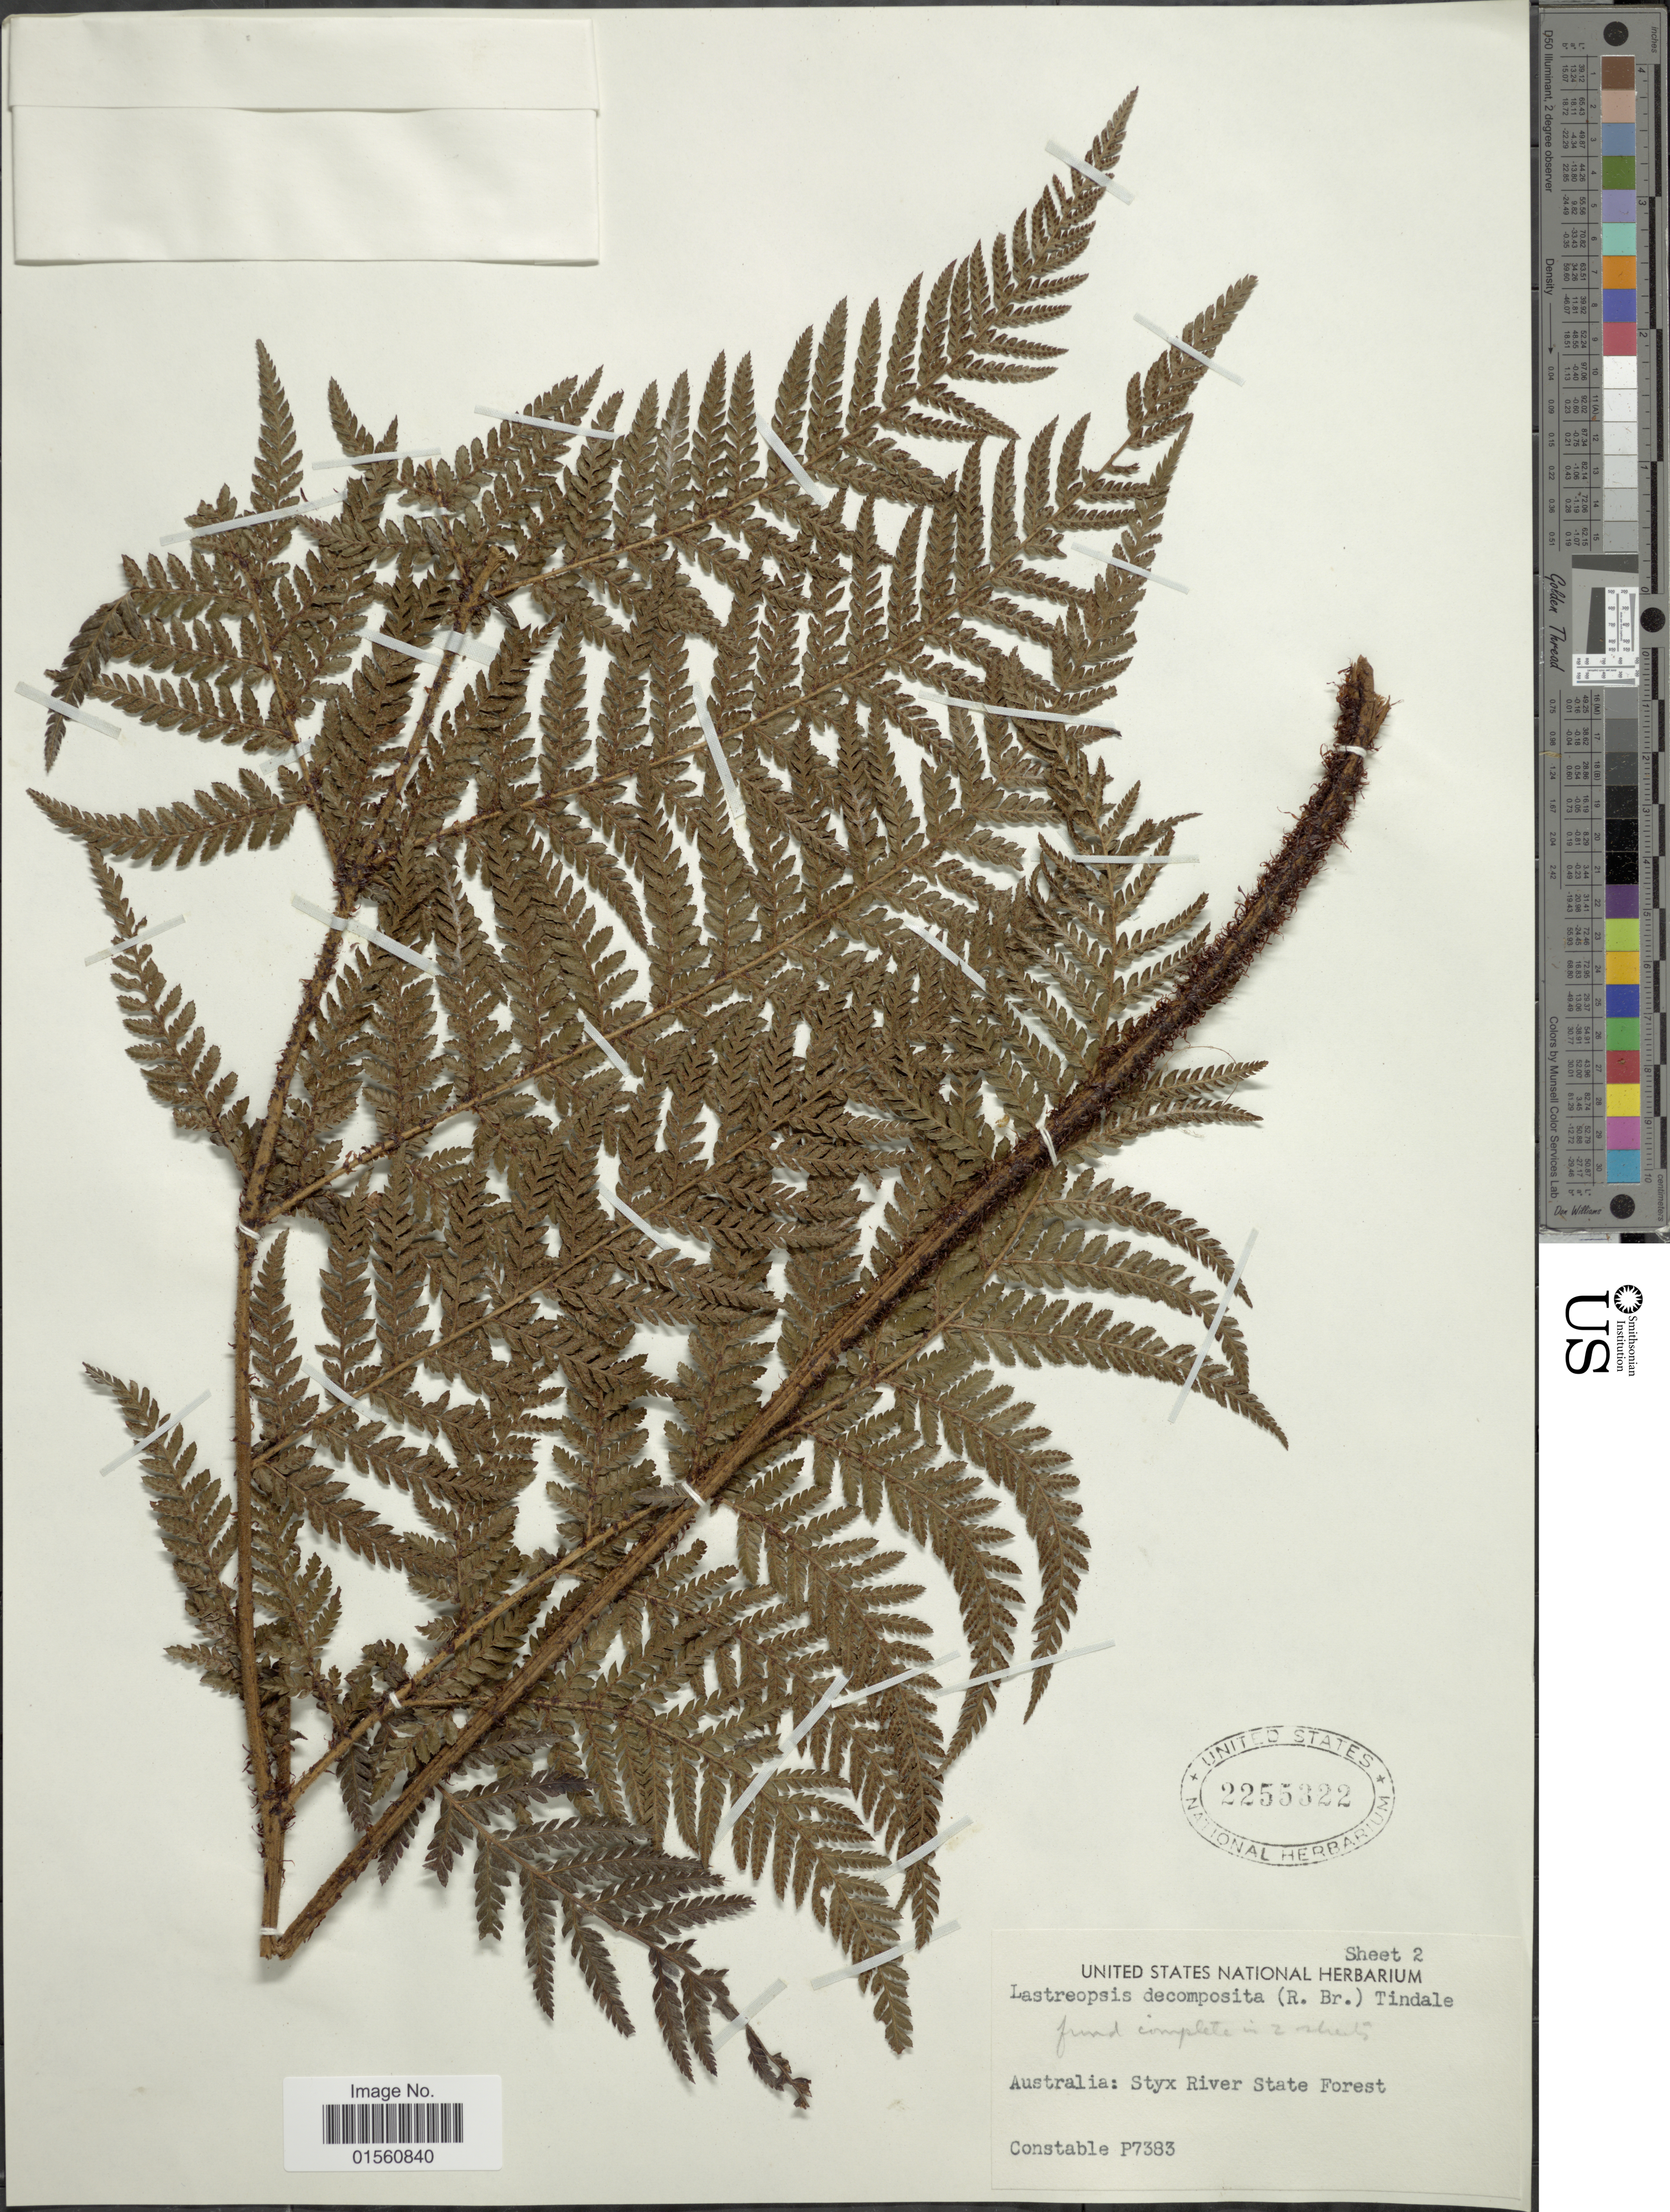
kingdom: Plantae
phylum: Tracheophyta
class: Polypodiopsida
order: Polypodiales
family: Dryopteridaceae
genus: Lastreopsis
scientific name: Lastreopsis decomposita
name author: (R. Br.) Tindale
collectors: Constable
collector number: P7383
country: Australia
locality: Styx River State Forest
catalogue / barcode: US 2255322